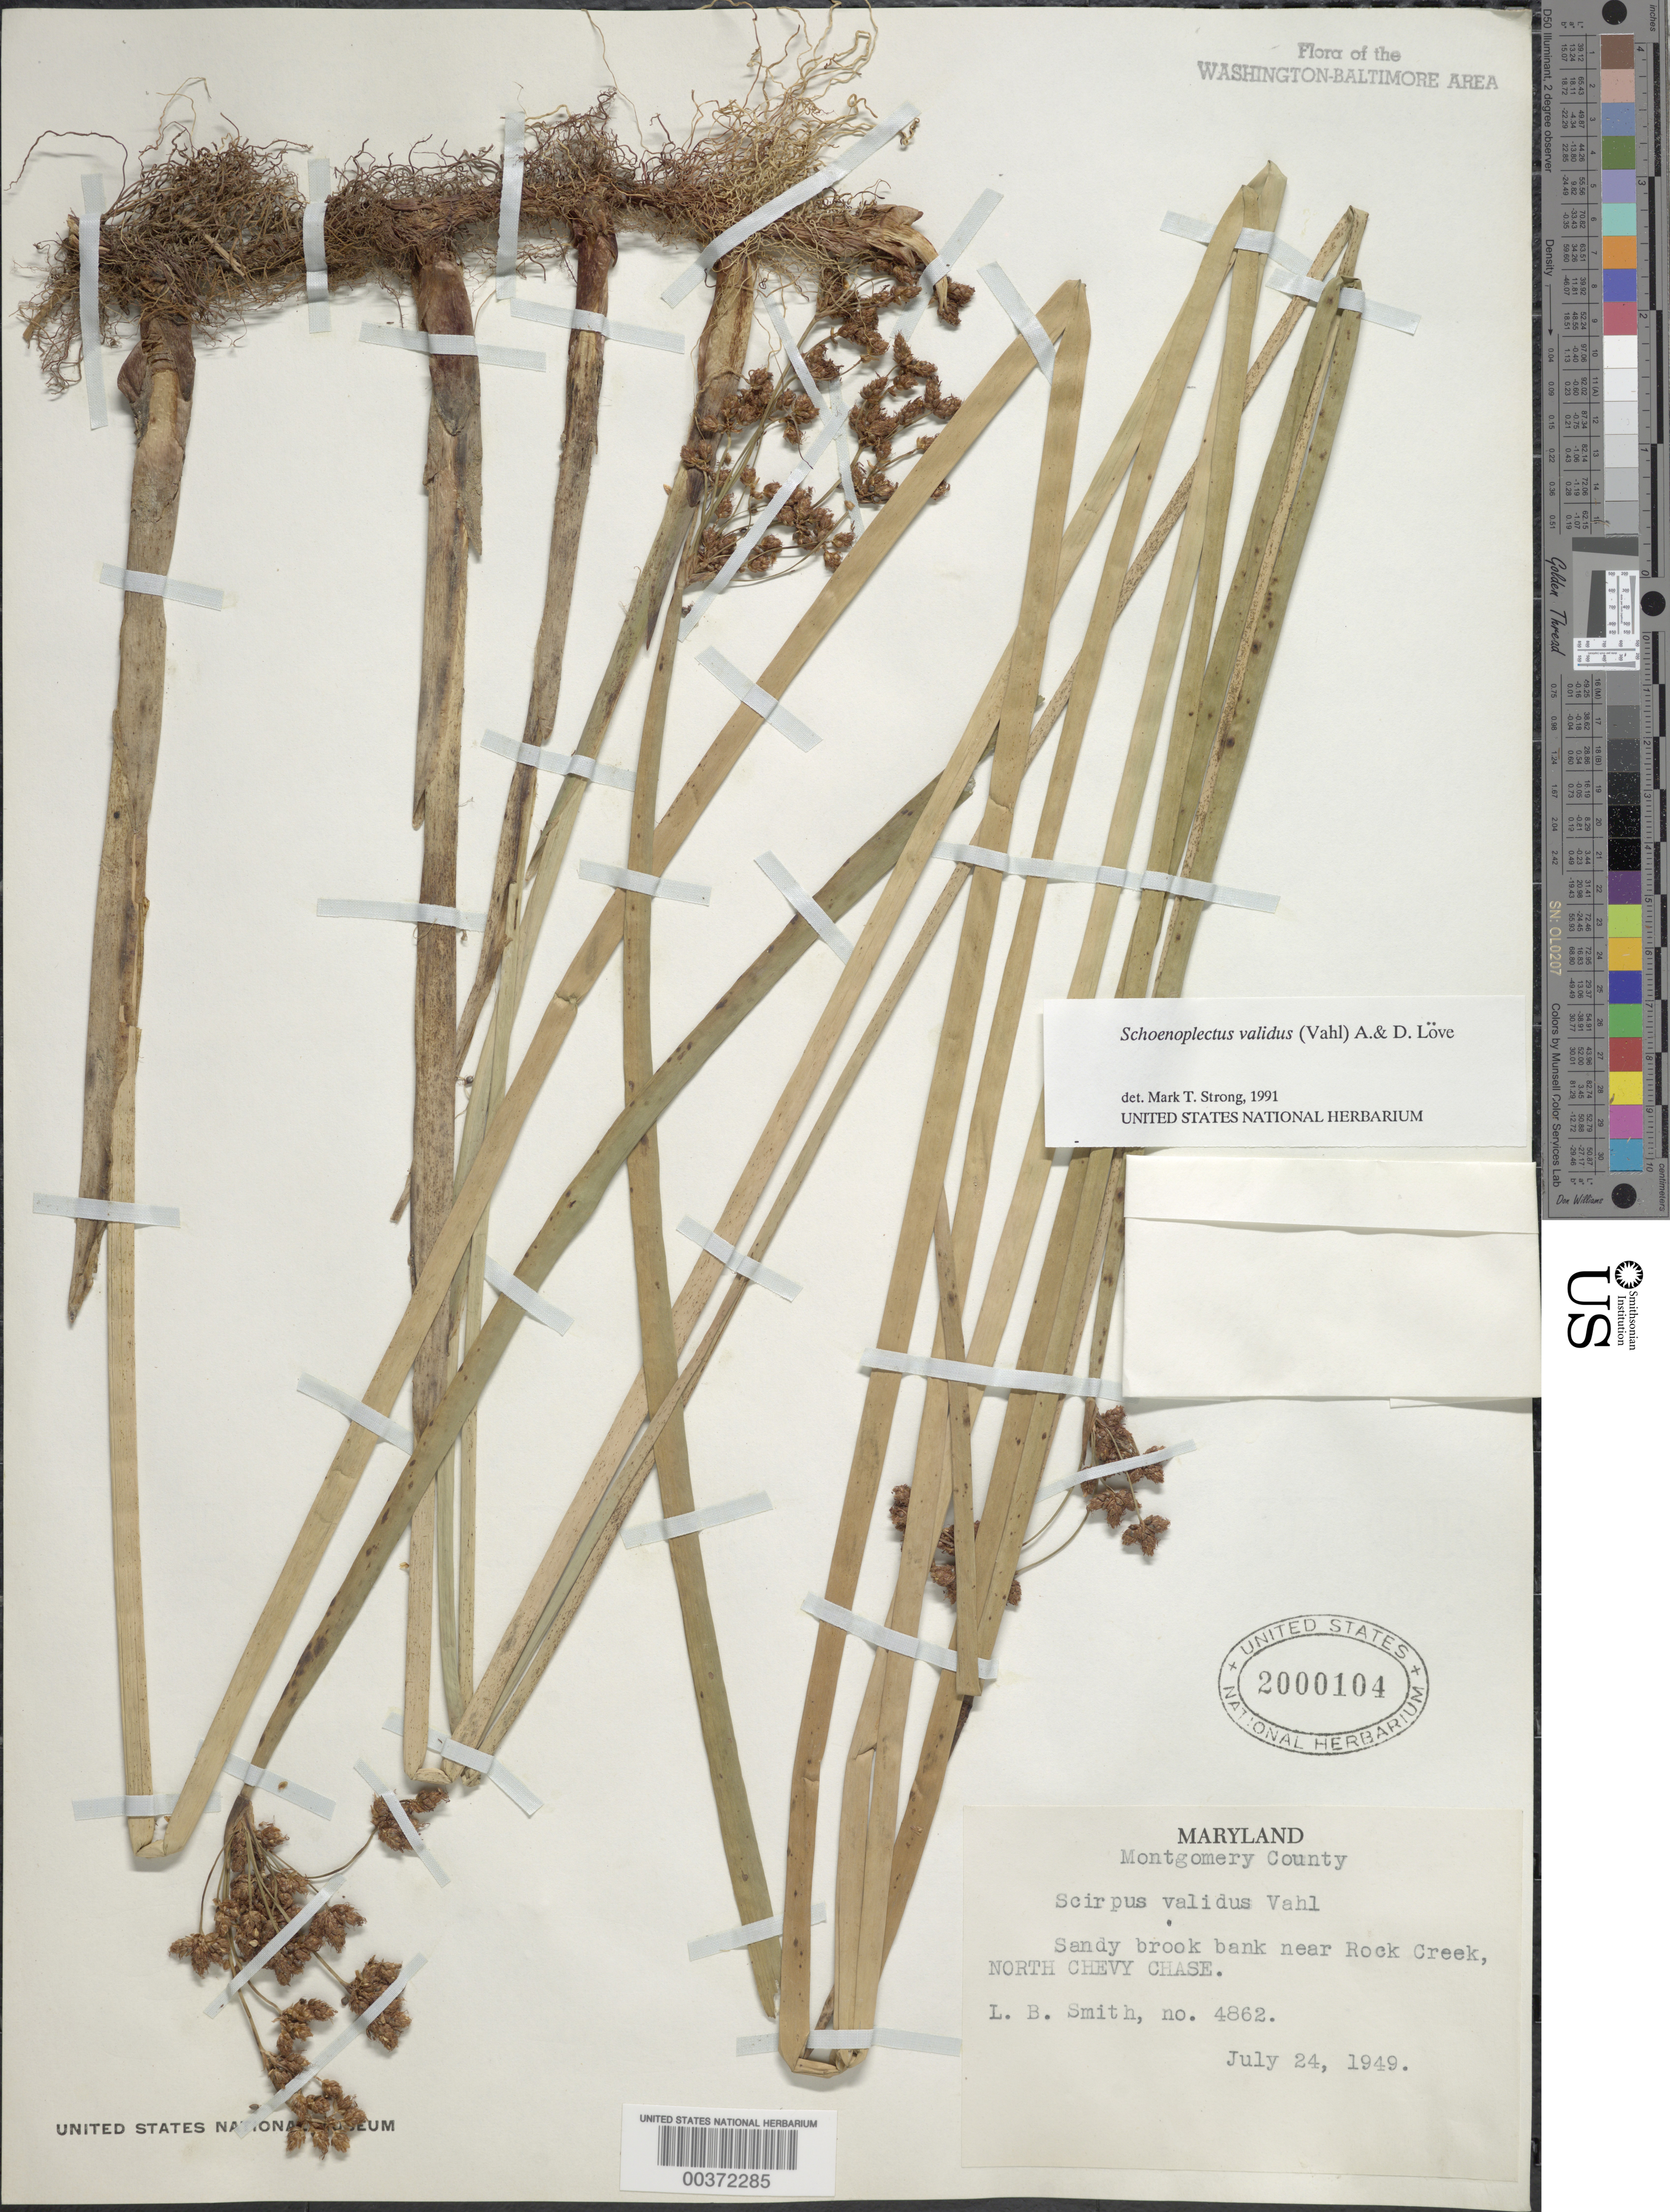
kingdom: Plantae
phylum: Tracheophyta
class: Liliopsida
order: Poales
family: Cyperaceae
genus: Schoenoplectus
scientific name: Schoenoplectus validus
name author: (Vahl) Á. Löve & D. Löve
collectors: L. Smith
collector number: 4862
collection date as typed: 24 Jul 1949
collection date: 1949-07-24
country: United States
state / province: Maryland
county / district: Montgomery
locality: Rock Creek vicinity, north Chevy Chase Rock Creek Park & vicinity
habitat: Sandy brook bank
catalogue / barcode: US 2000104